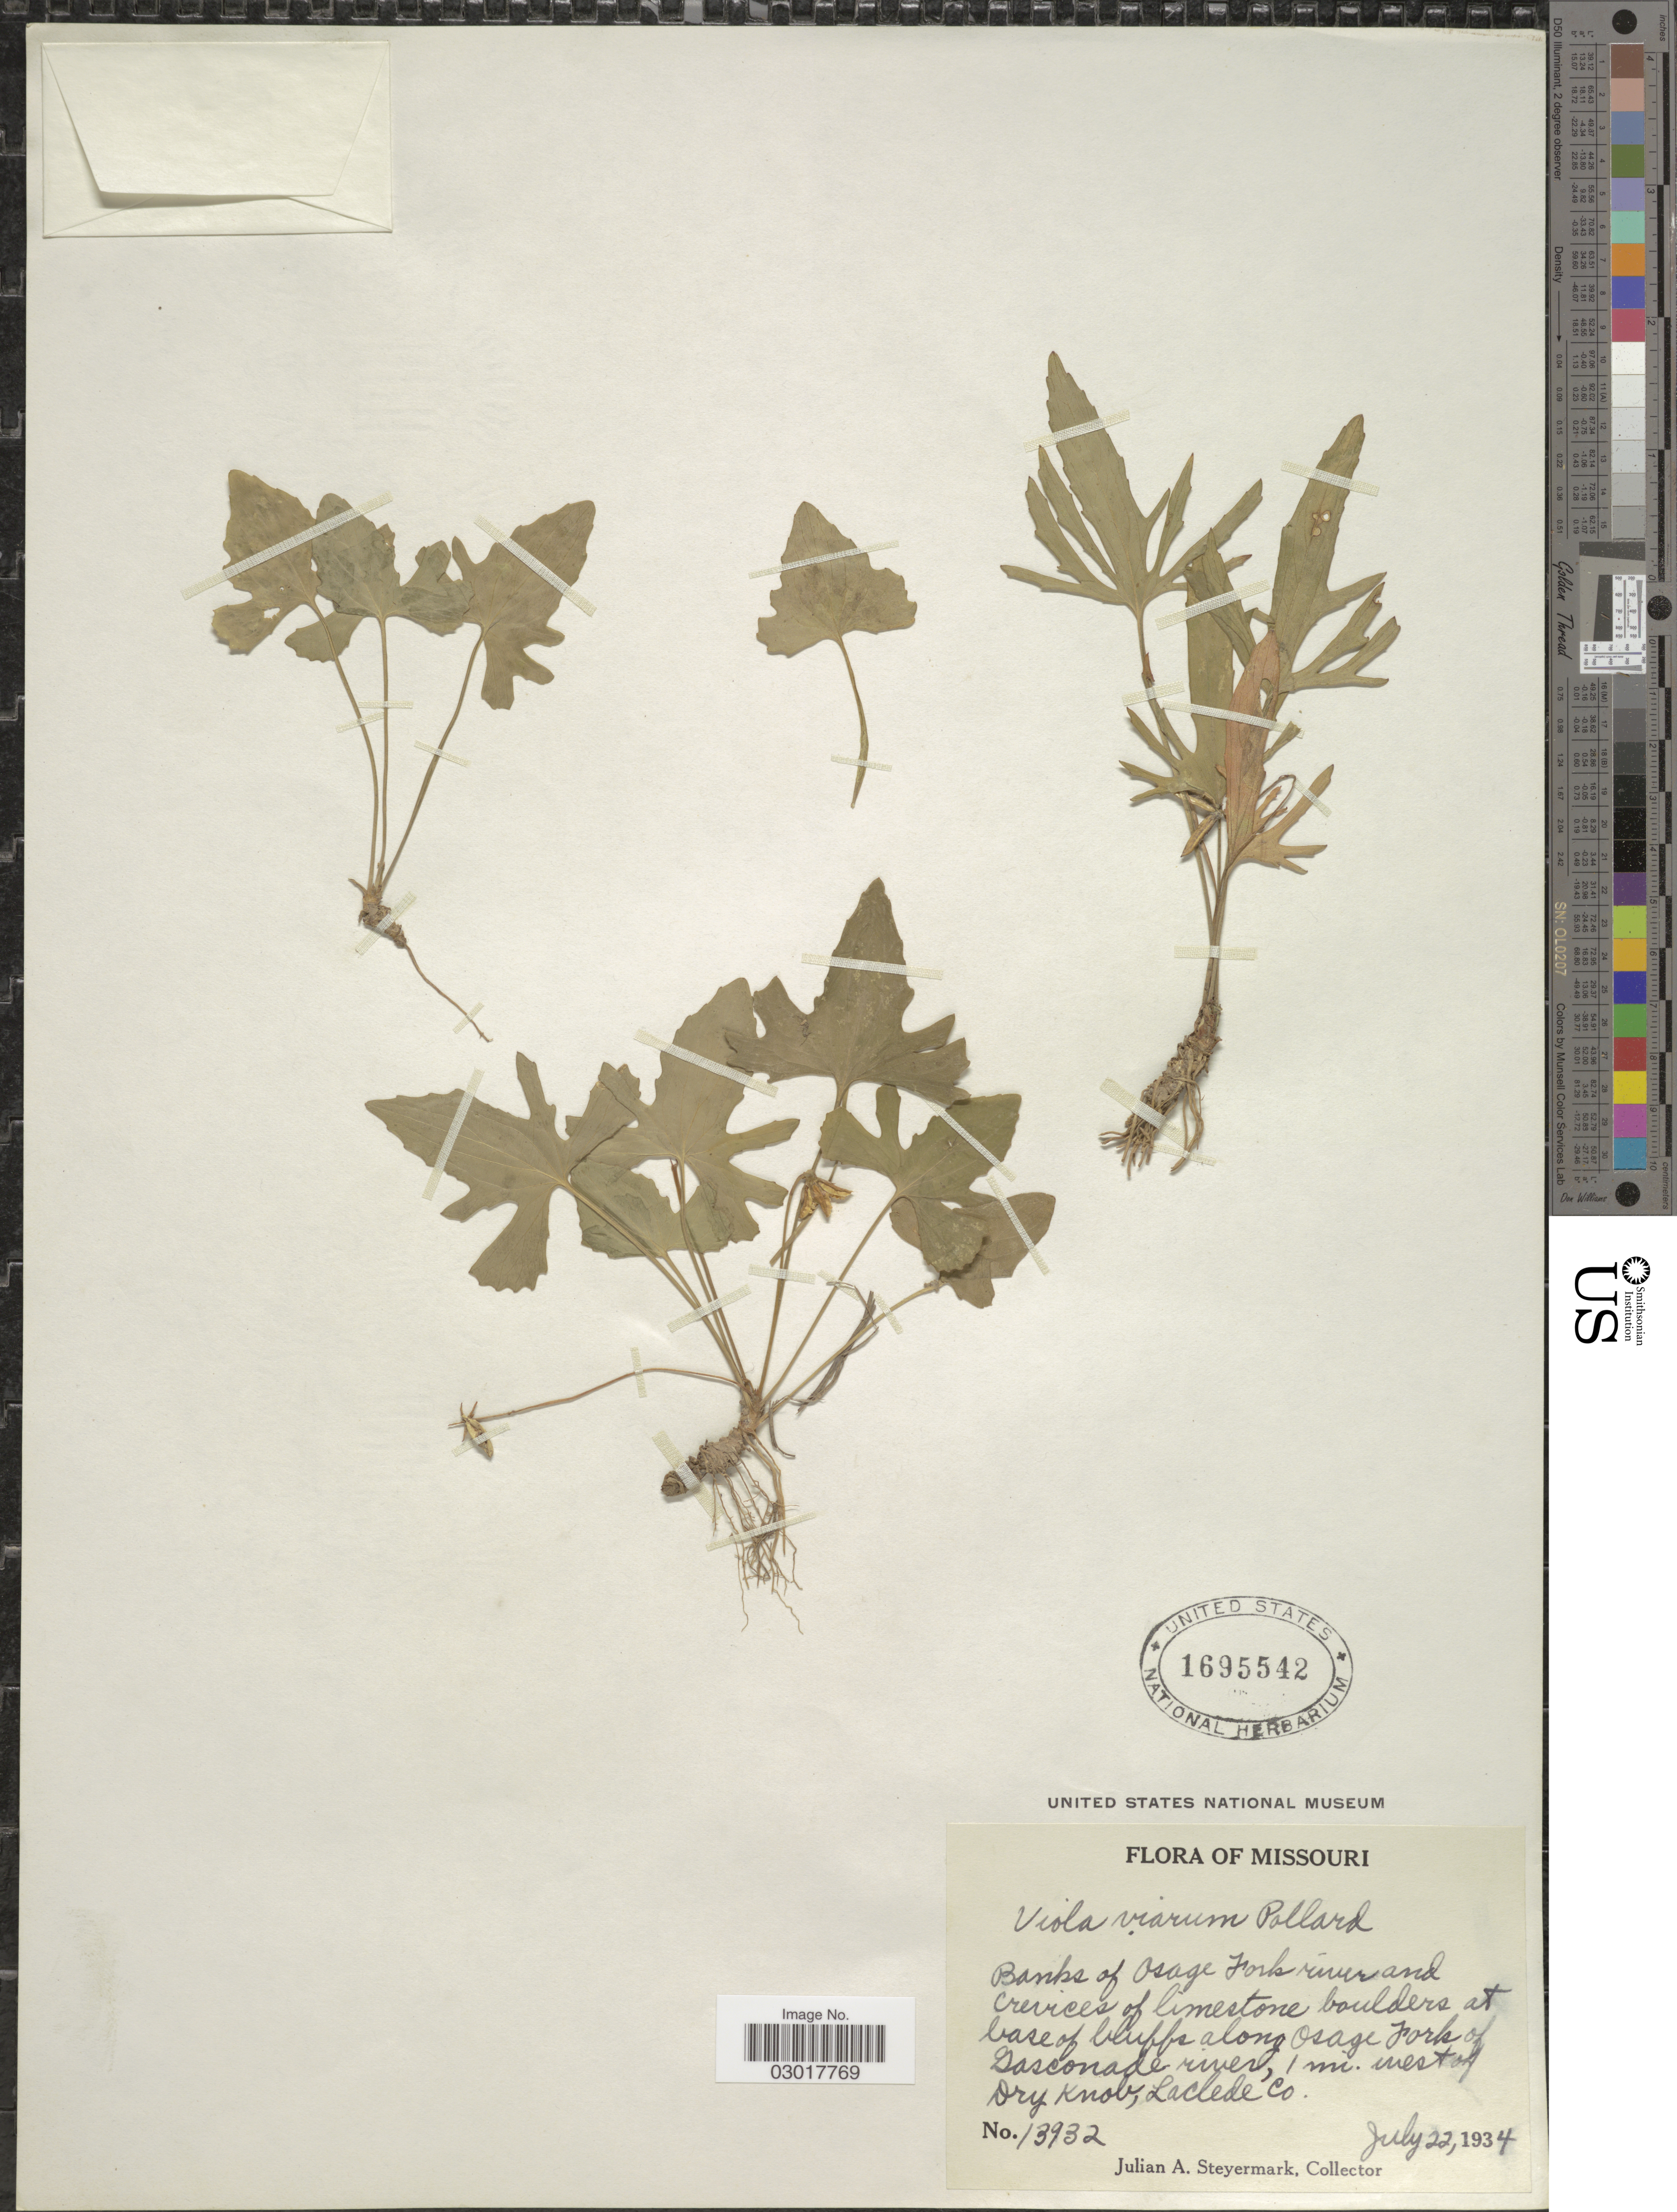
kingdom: Plantae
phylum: Tracheophyta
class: Magnoliopsida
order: Malpighiales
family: Violaceae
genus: Viola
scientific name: Viola viarum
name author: Pollard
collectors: J. Steyermark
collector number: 13932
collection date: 1934-07-22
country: United States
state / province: Missouri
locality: Banks of Osage Fork river and crevices of limestone boulders at base of bluffs along Osage Fork of Dasconade river, 1 mi. west of Dry Knob, Laclede Co.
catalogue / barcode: US 1695542